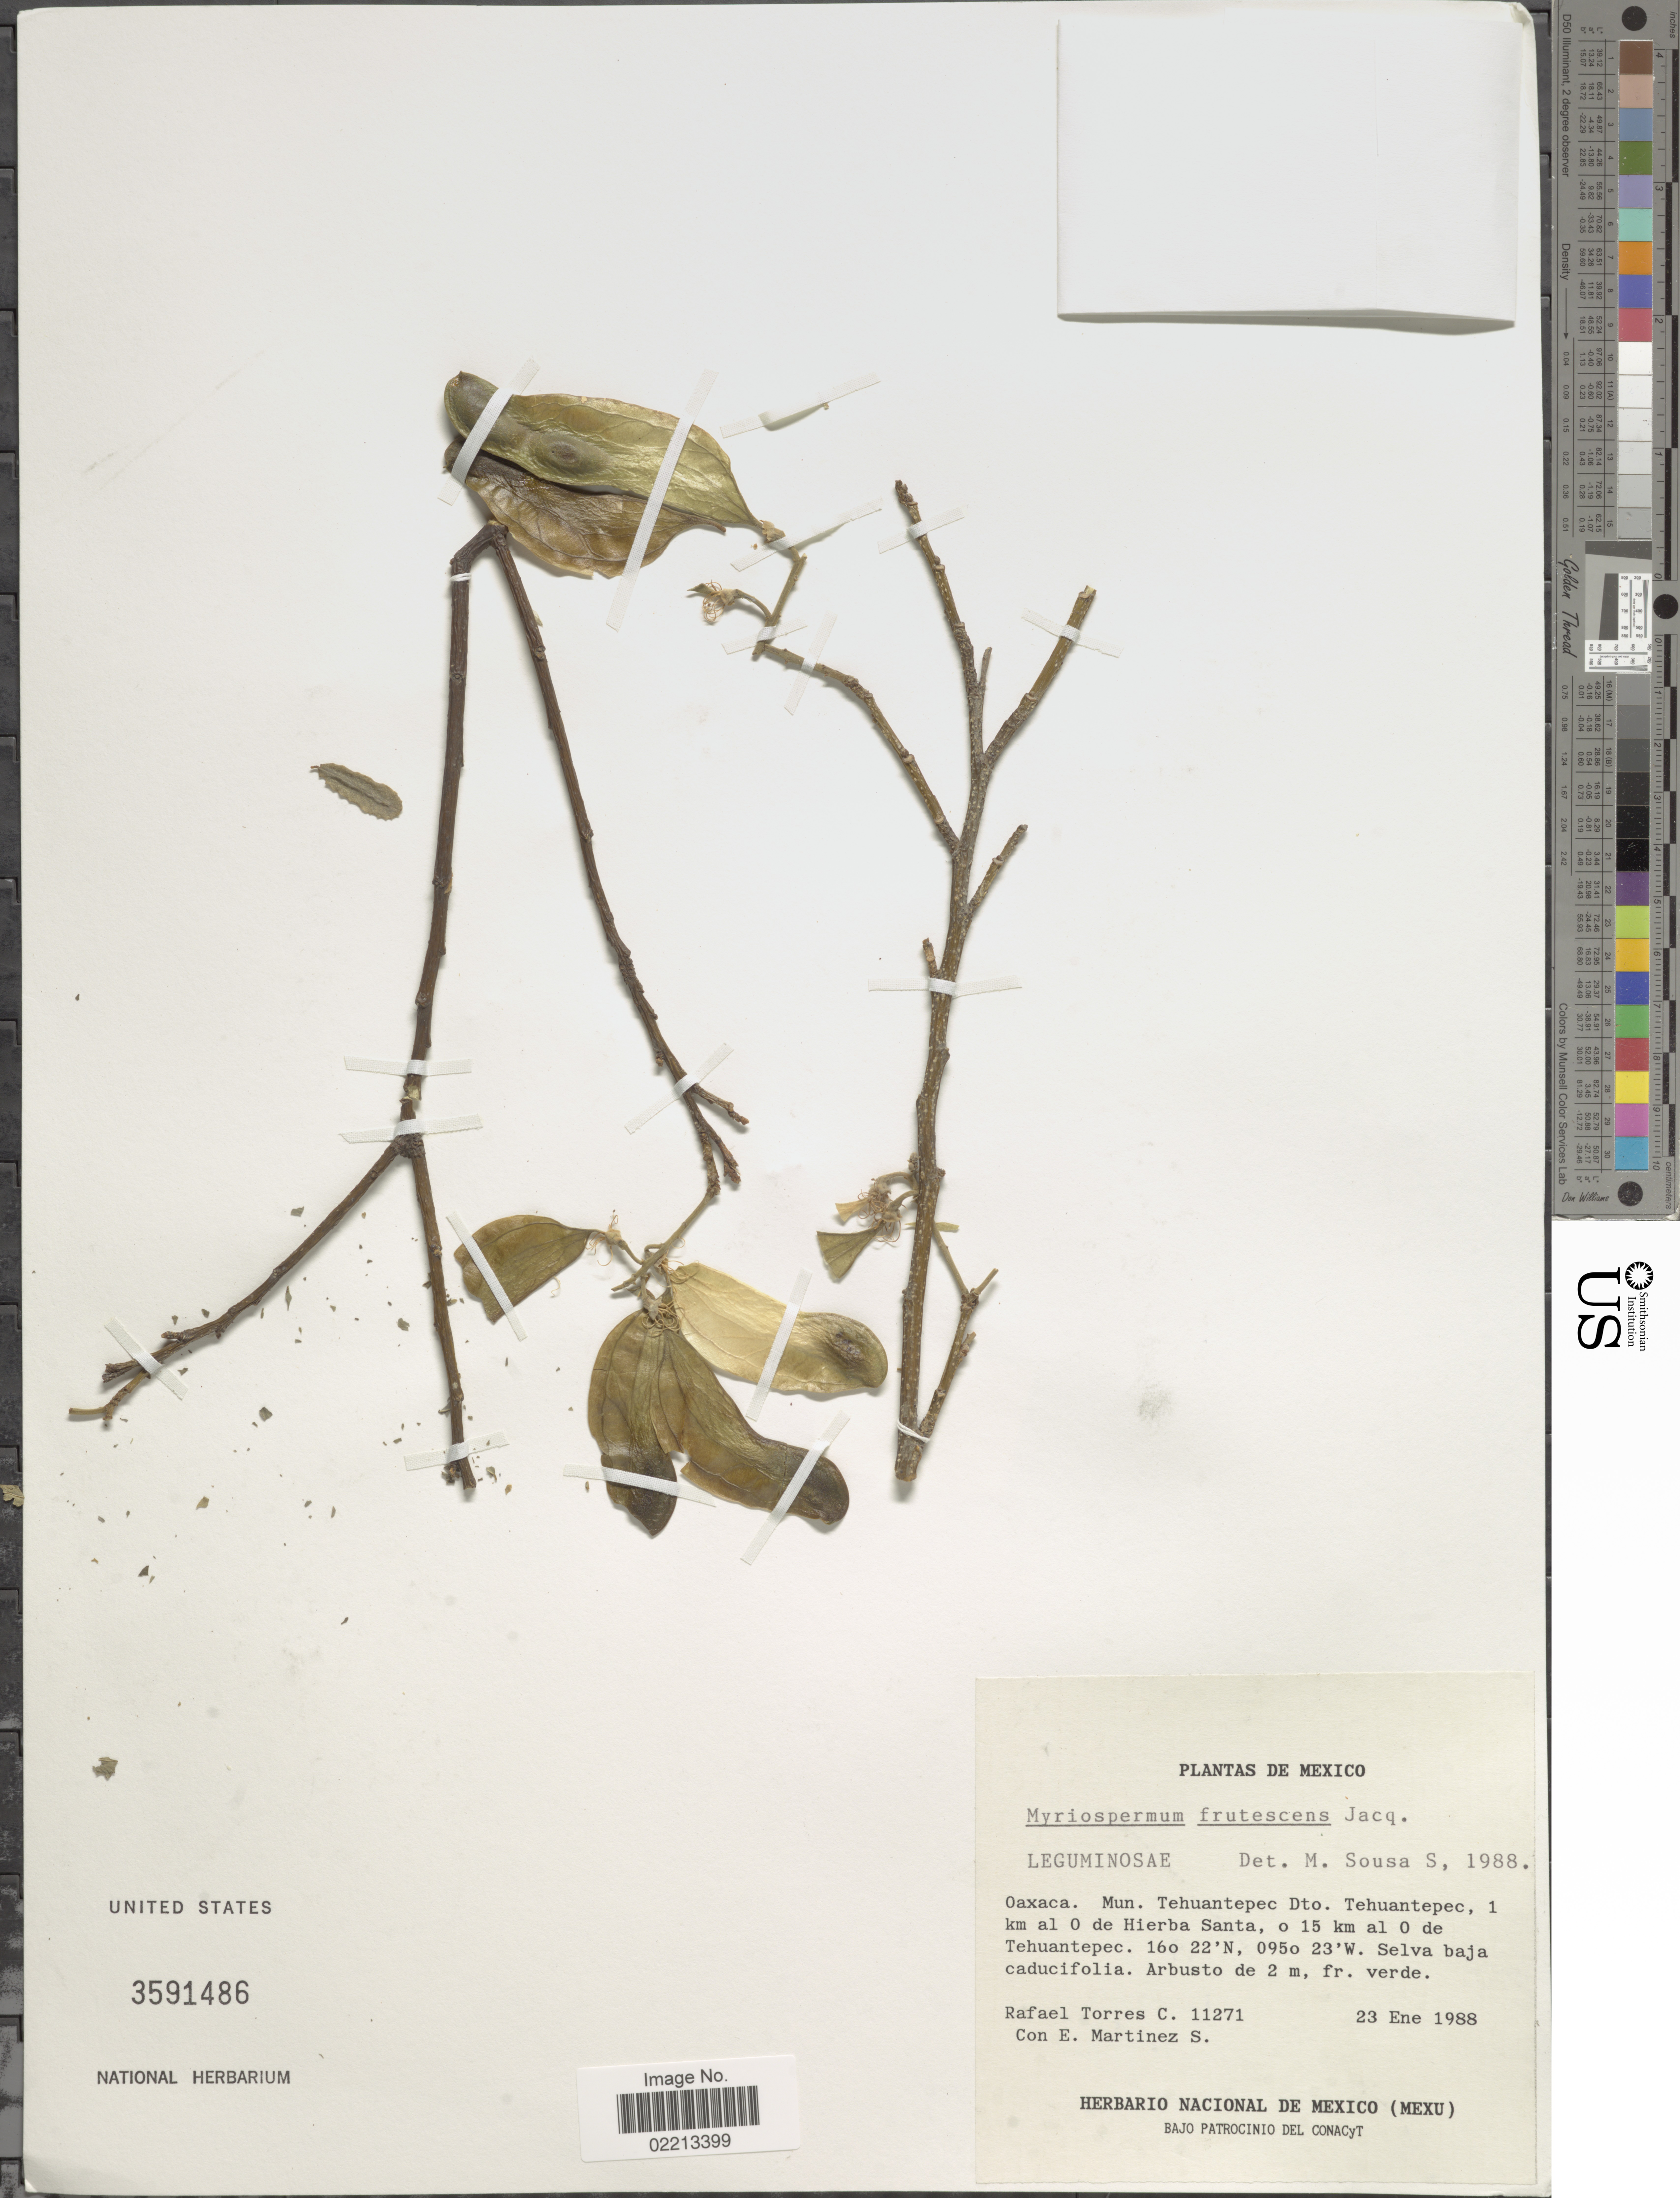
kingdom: Plantae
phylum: Tracheophyta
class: Magnoliopsida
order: Fabales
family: Fabaceae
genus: Myrospermum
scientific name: Myrospermum frutescens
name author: Jacq.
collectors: R. Torres C. & E. M. Martínez S.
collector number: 11271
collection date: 1988-01-23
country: Mexico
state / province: Oaxaca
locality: Mun. Tehuantepec Dto. Tehuantepec, 1 km al O de Hierba Santa, o 15 km al 0 de Tehuantepec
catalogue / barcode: US 3591486